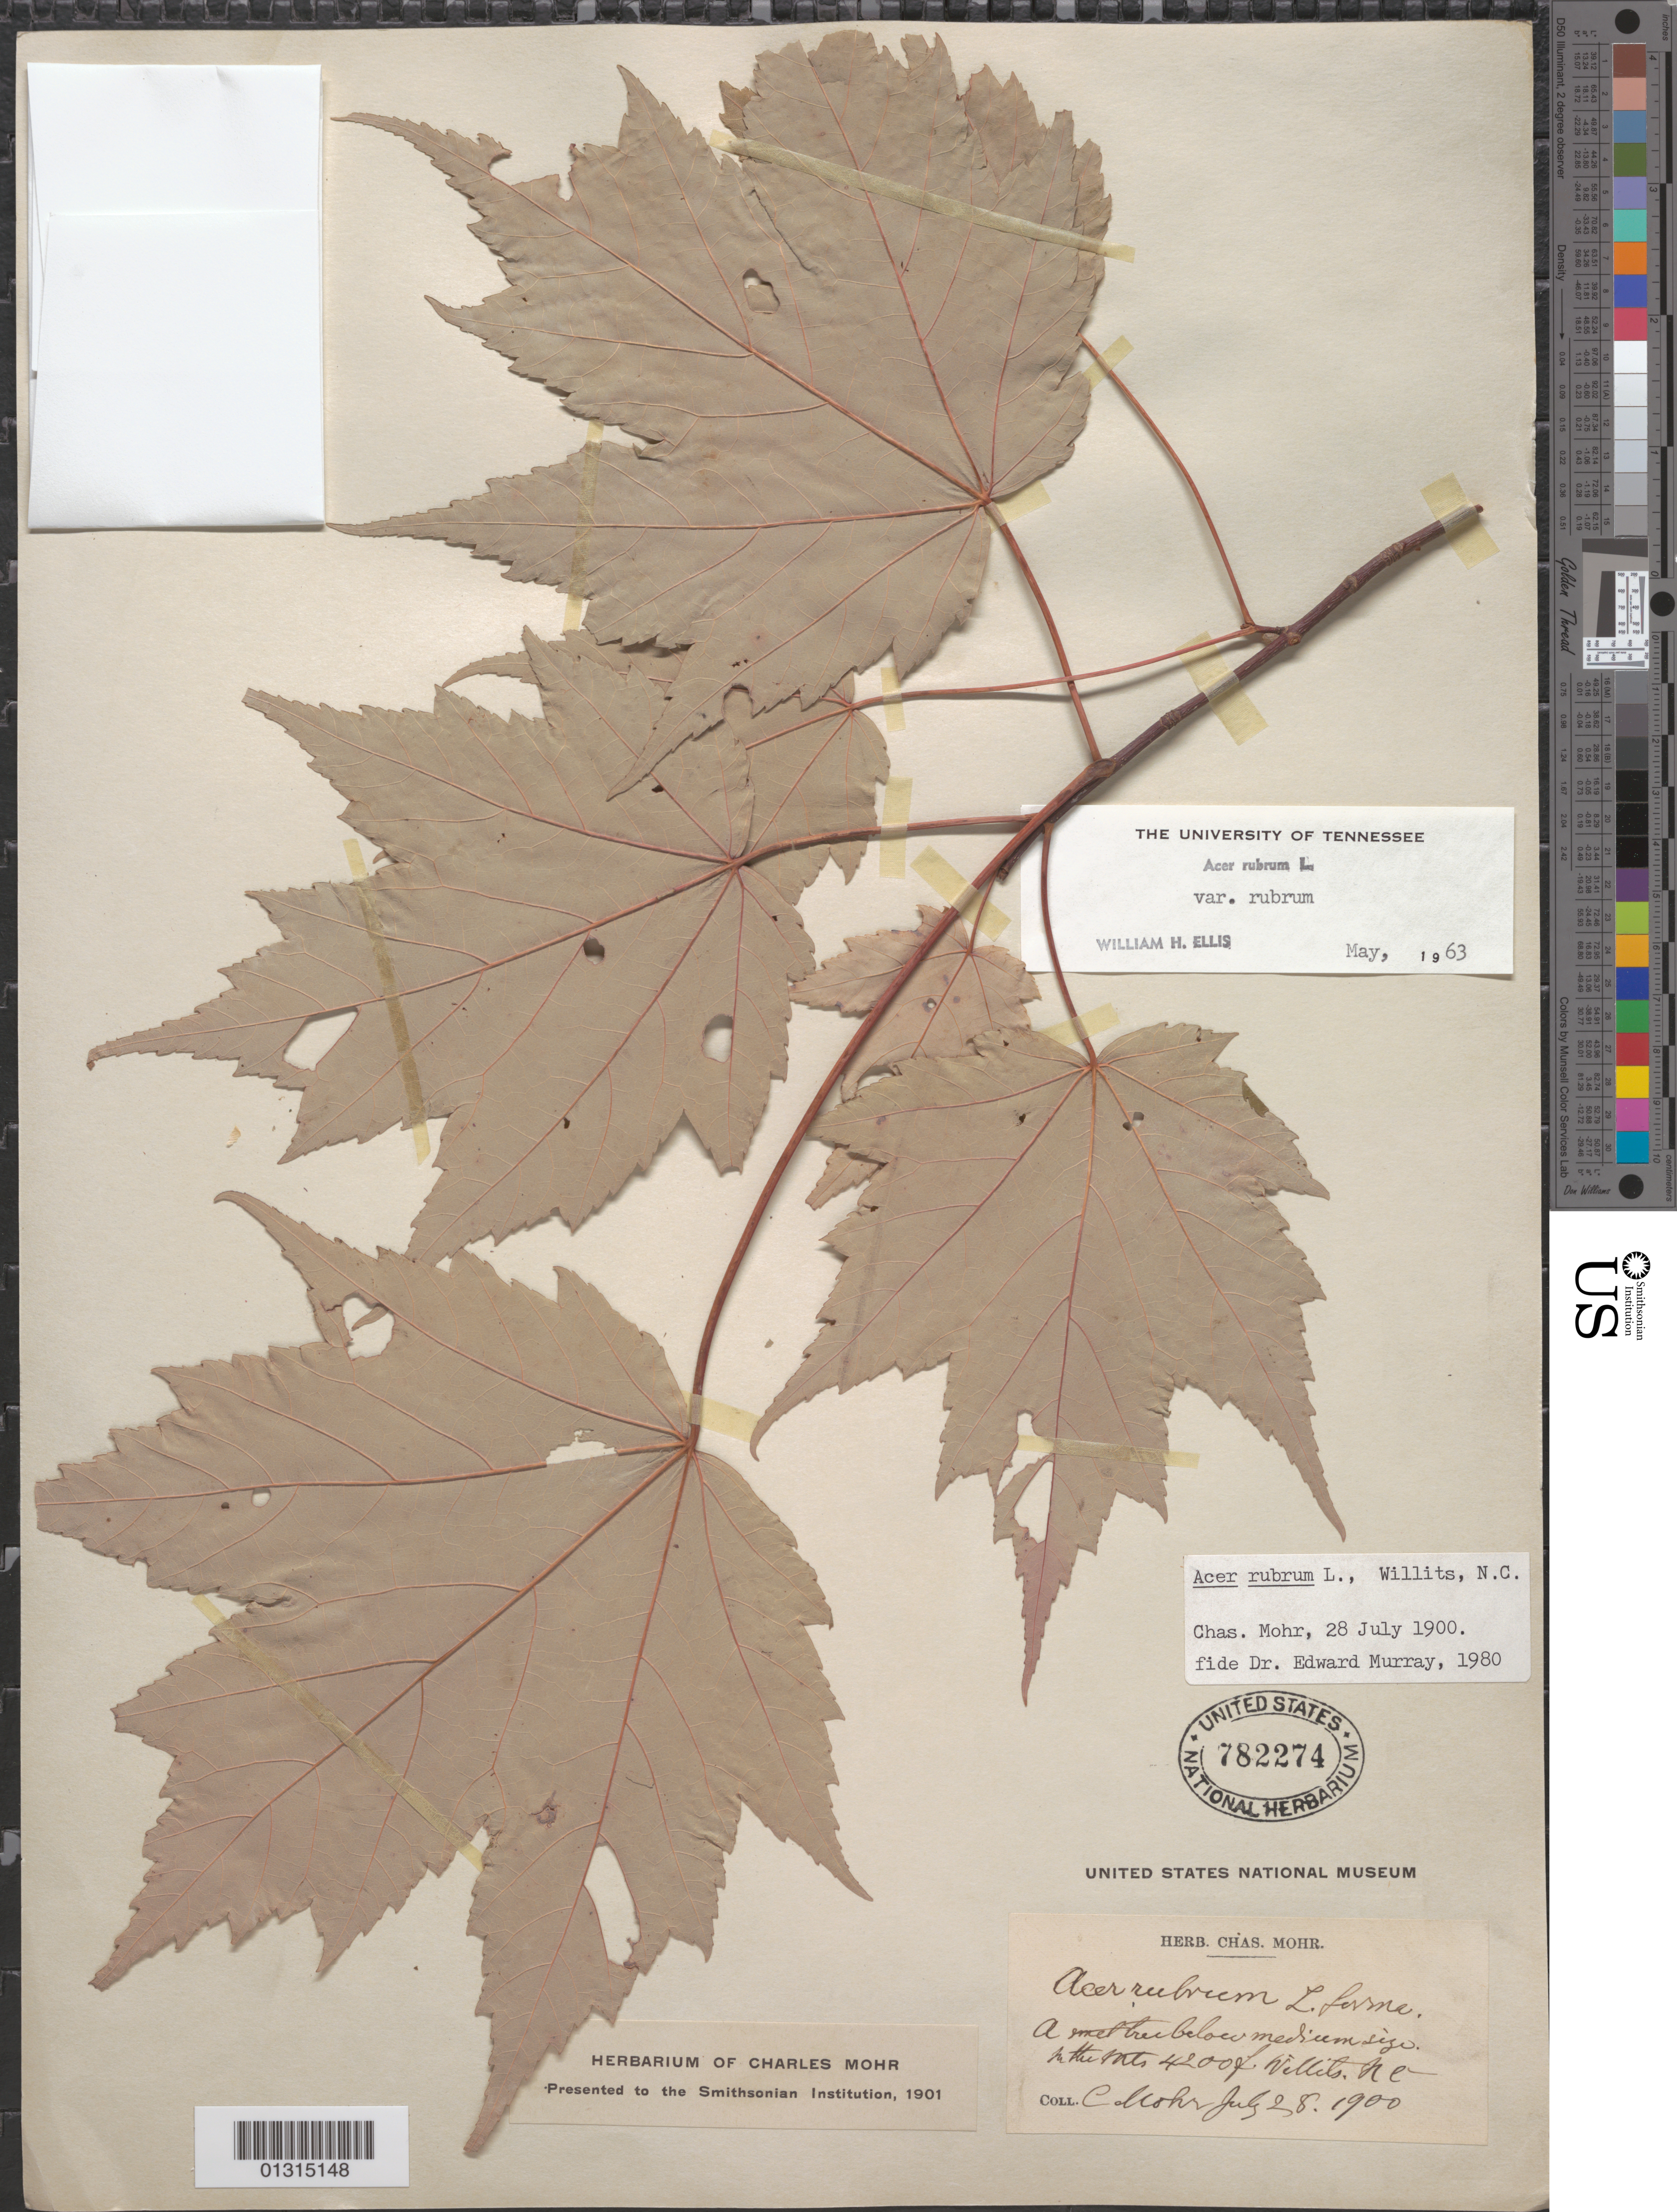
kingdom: Plantae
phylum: Tracheophyta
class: Magnoliopsida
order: Sapindales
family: Sapindaceae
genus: Acer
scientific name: Acer rubrum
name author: L.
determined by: Ellis, W. H.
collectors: C. T. Mohr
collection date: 1900-07-28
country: United States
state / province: North Carolina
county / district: Jackson County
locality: Willets, in the mountains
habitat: In the mountains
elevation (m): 1280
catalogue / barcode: US 782274